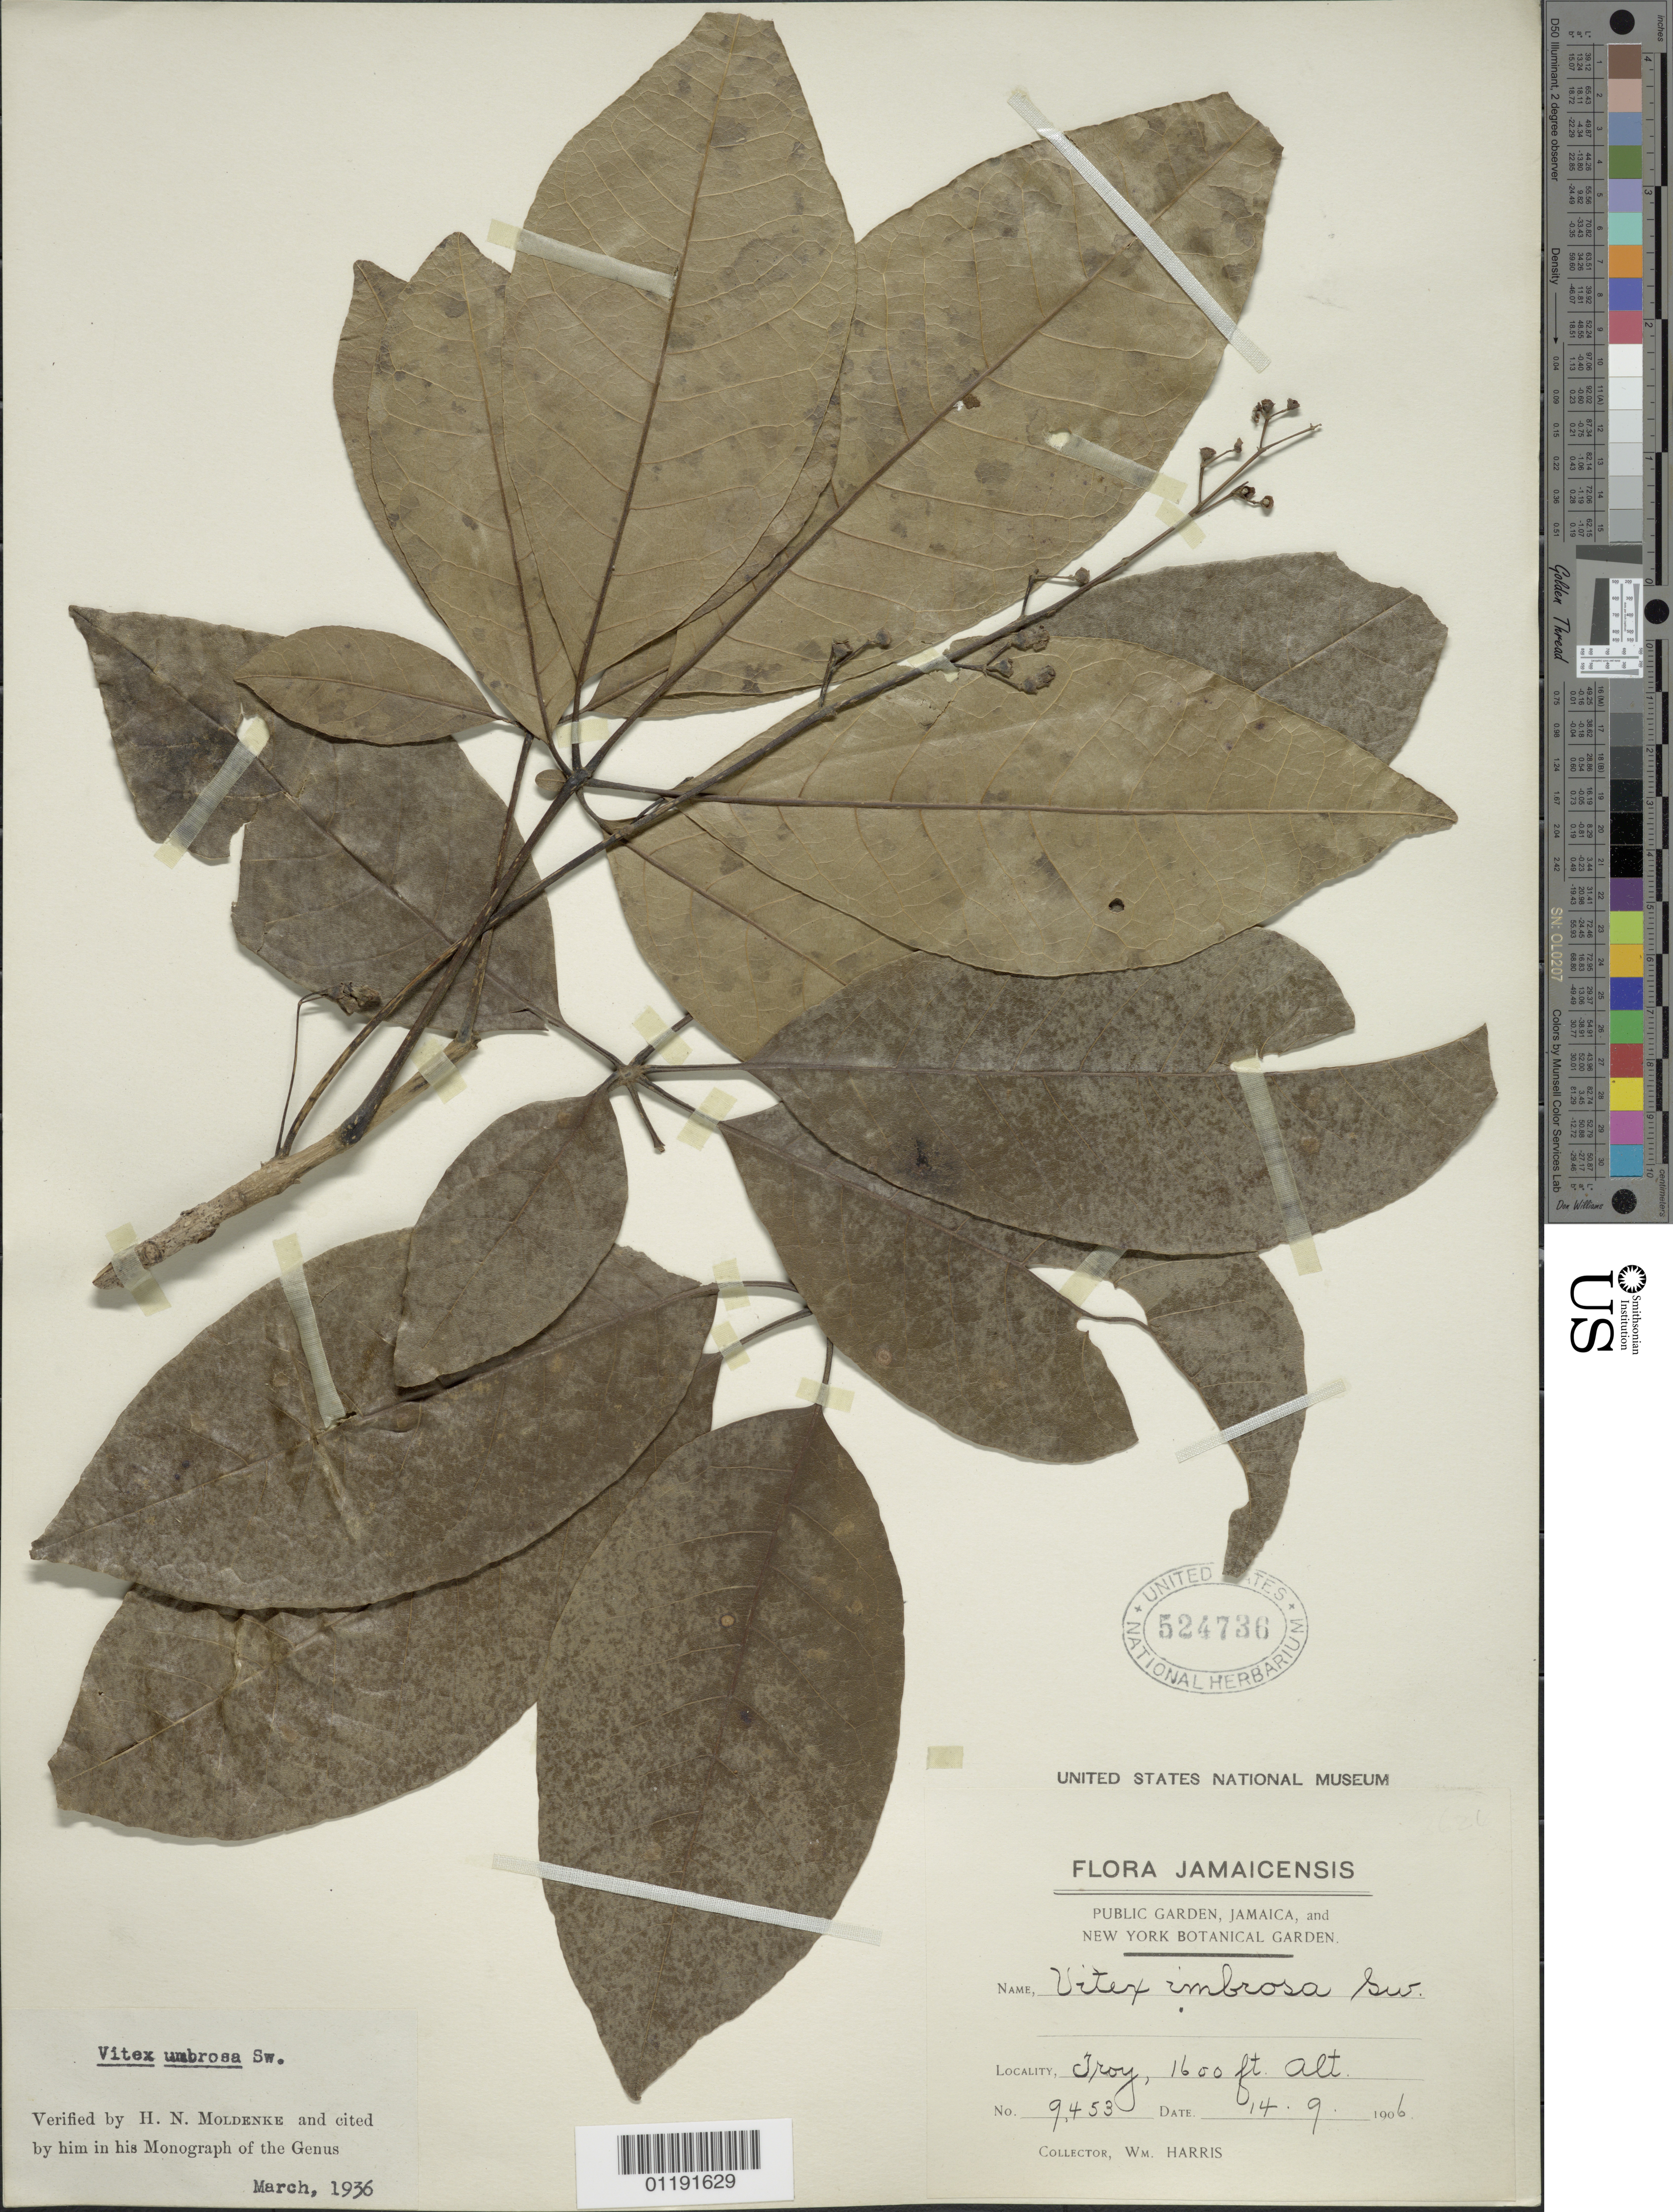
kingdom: Plantae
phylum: Tracheophyta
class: Magnoliopsida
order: Lamiales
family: Lamiaceae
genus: Vitex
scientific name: Vitex umbrosa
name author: Sw.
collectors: W. Harris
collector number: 9453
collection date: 1906-09-14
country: Jamaica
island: Jamaica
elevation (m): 488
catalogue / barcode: US 524736